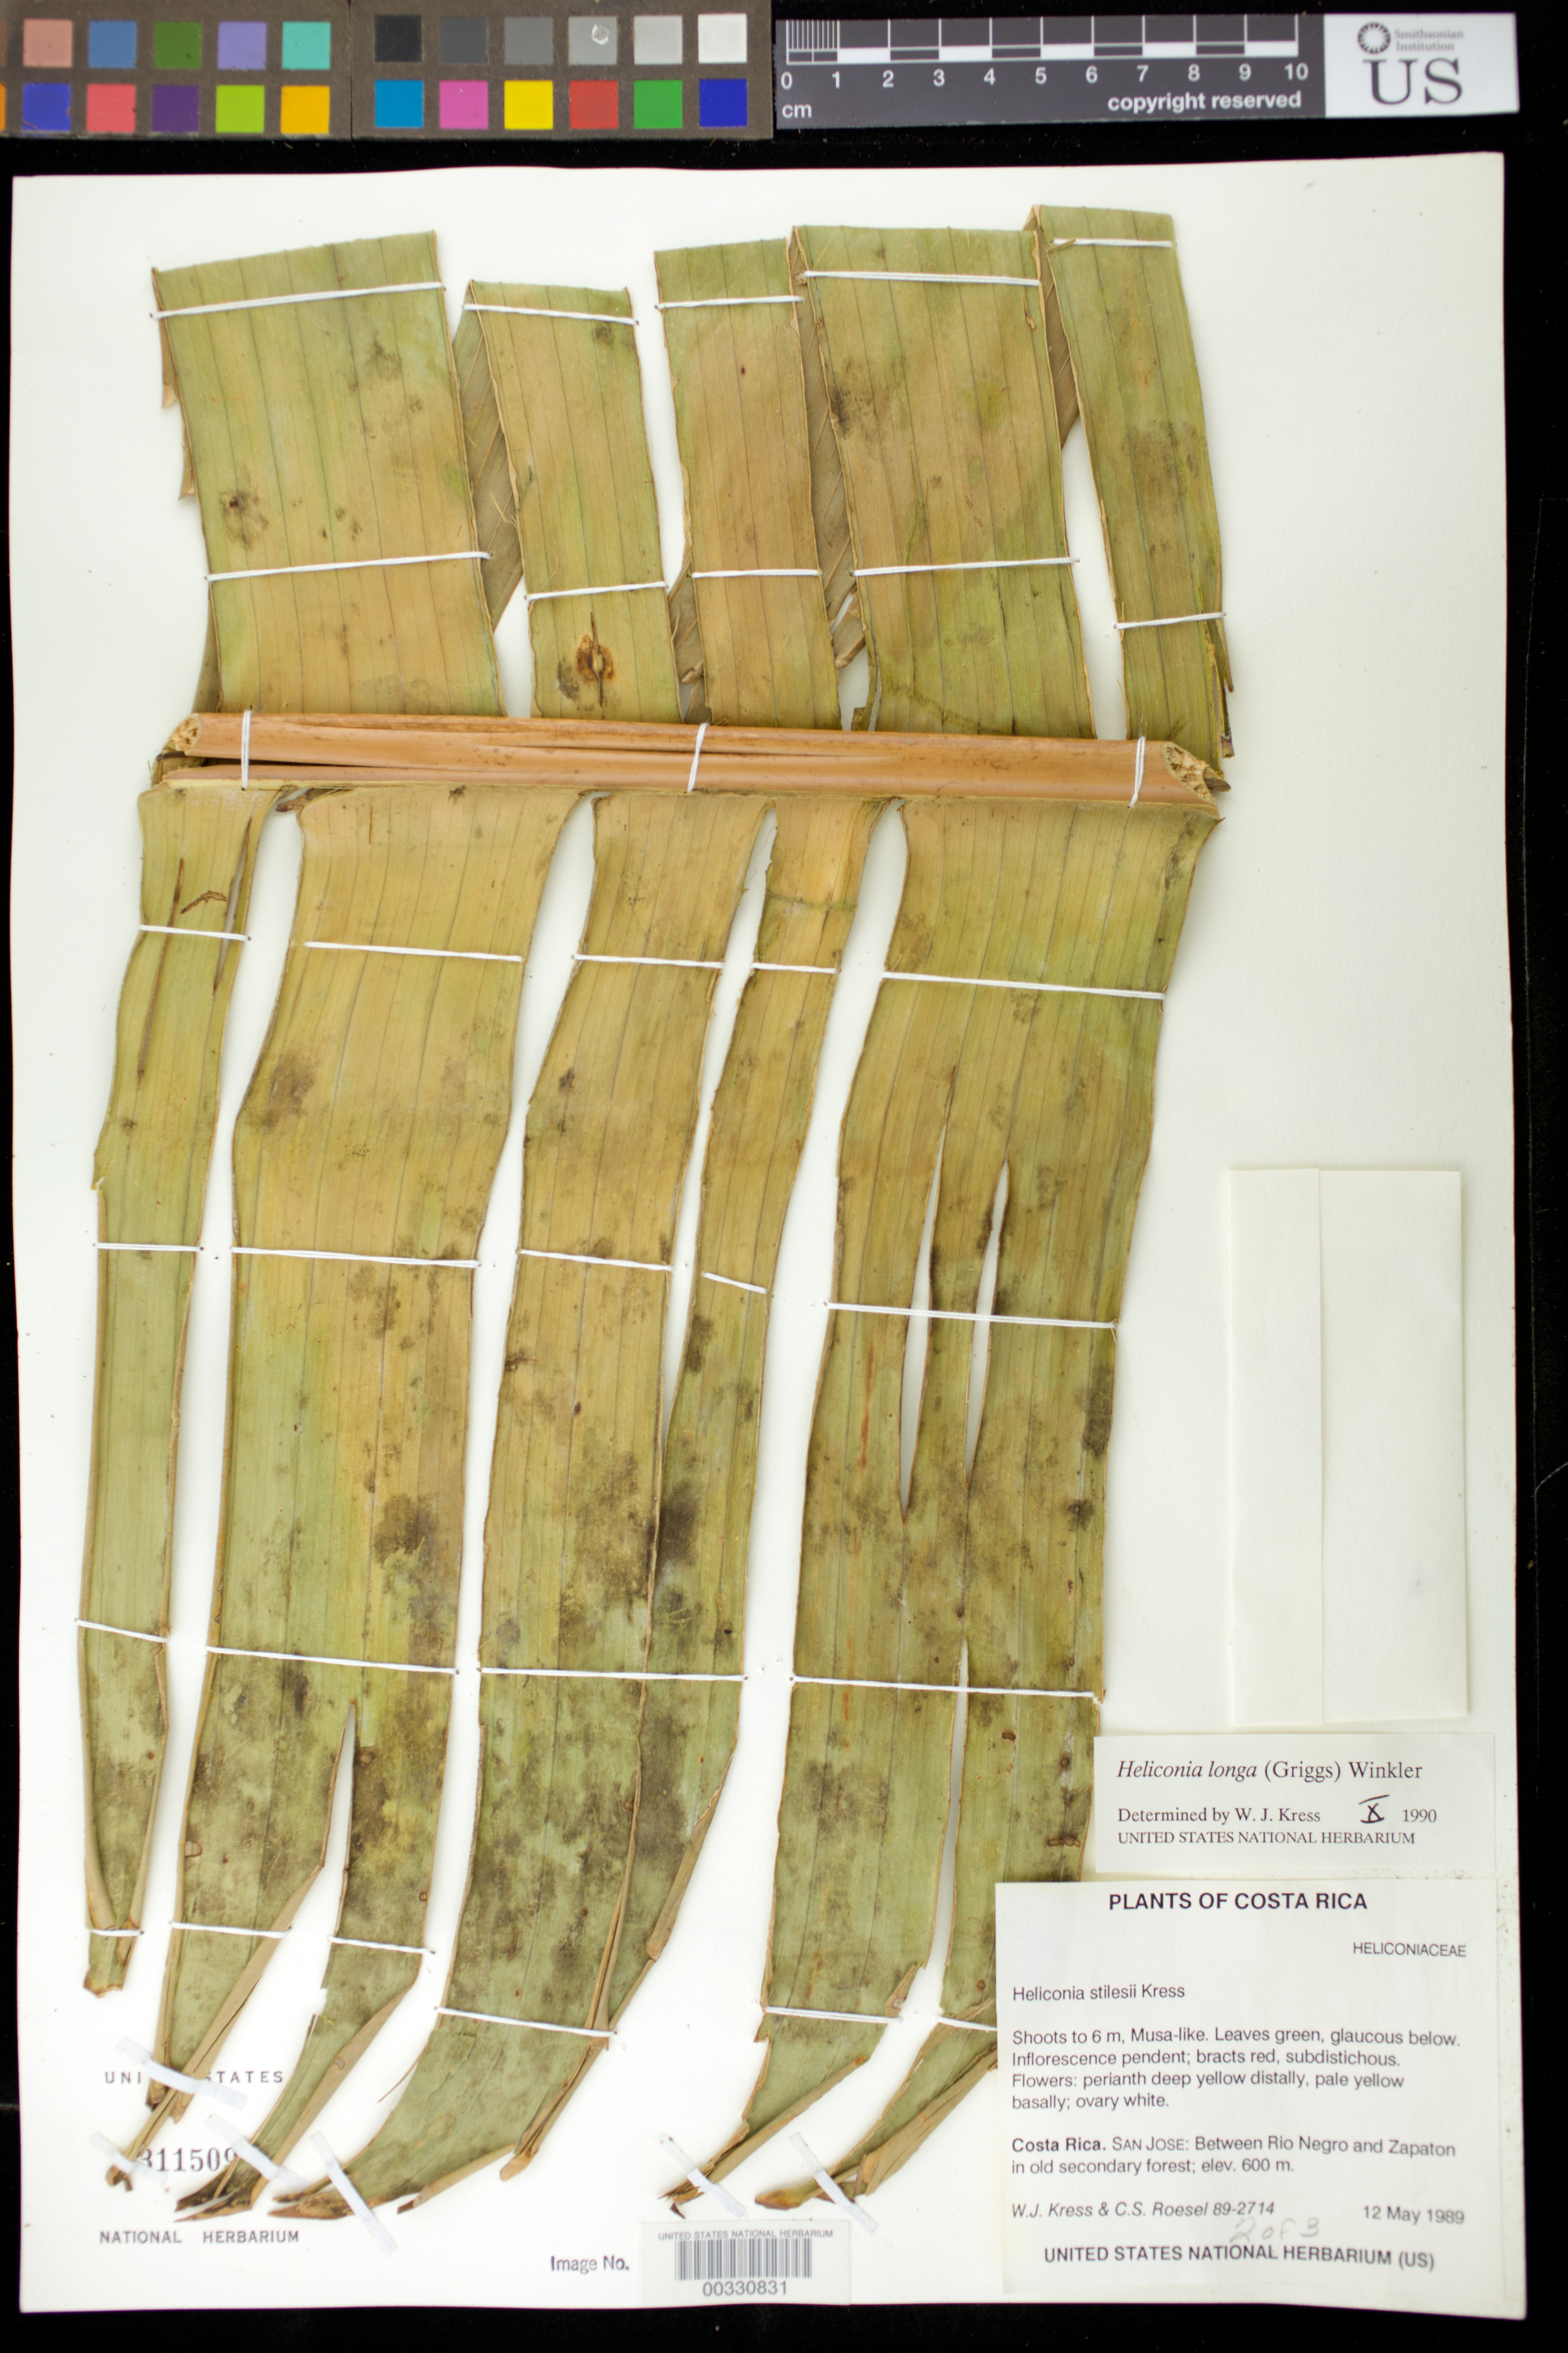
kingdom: Plantae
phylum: Tracheophyta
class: Liliopsida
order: Zingiberales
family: Heliconiaceae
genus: Heliconia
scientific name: Heliconia longa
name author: (R.F. Griggs) H.J.P. Winkl.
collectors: W. J. Kress & C. S. Roesel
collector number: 89-2714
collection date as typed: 12 May 1989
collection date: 1989-05-12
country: Costa Rica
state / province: San José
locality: Between rio negro and zapaton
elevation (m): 600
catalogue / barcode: US 3115095